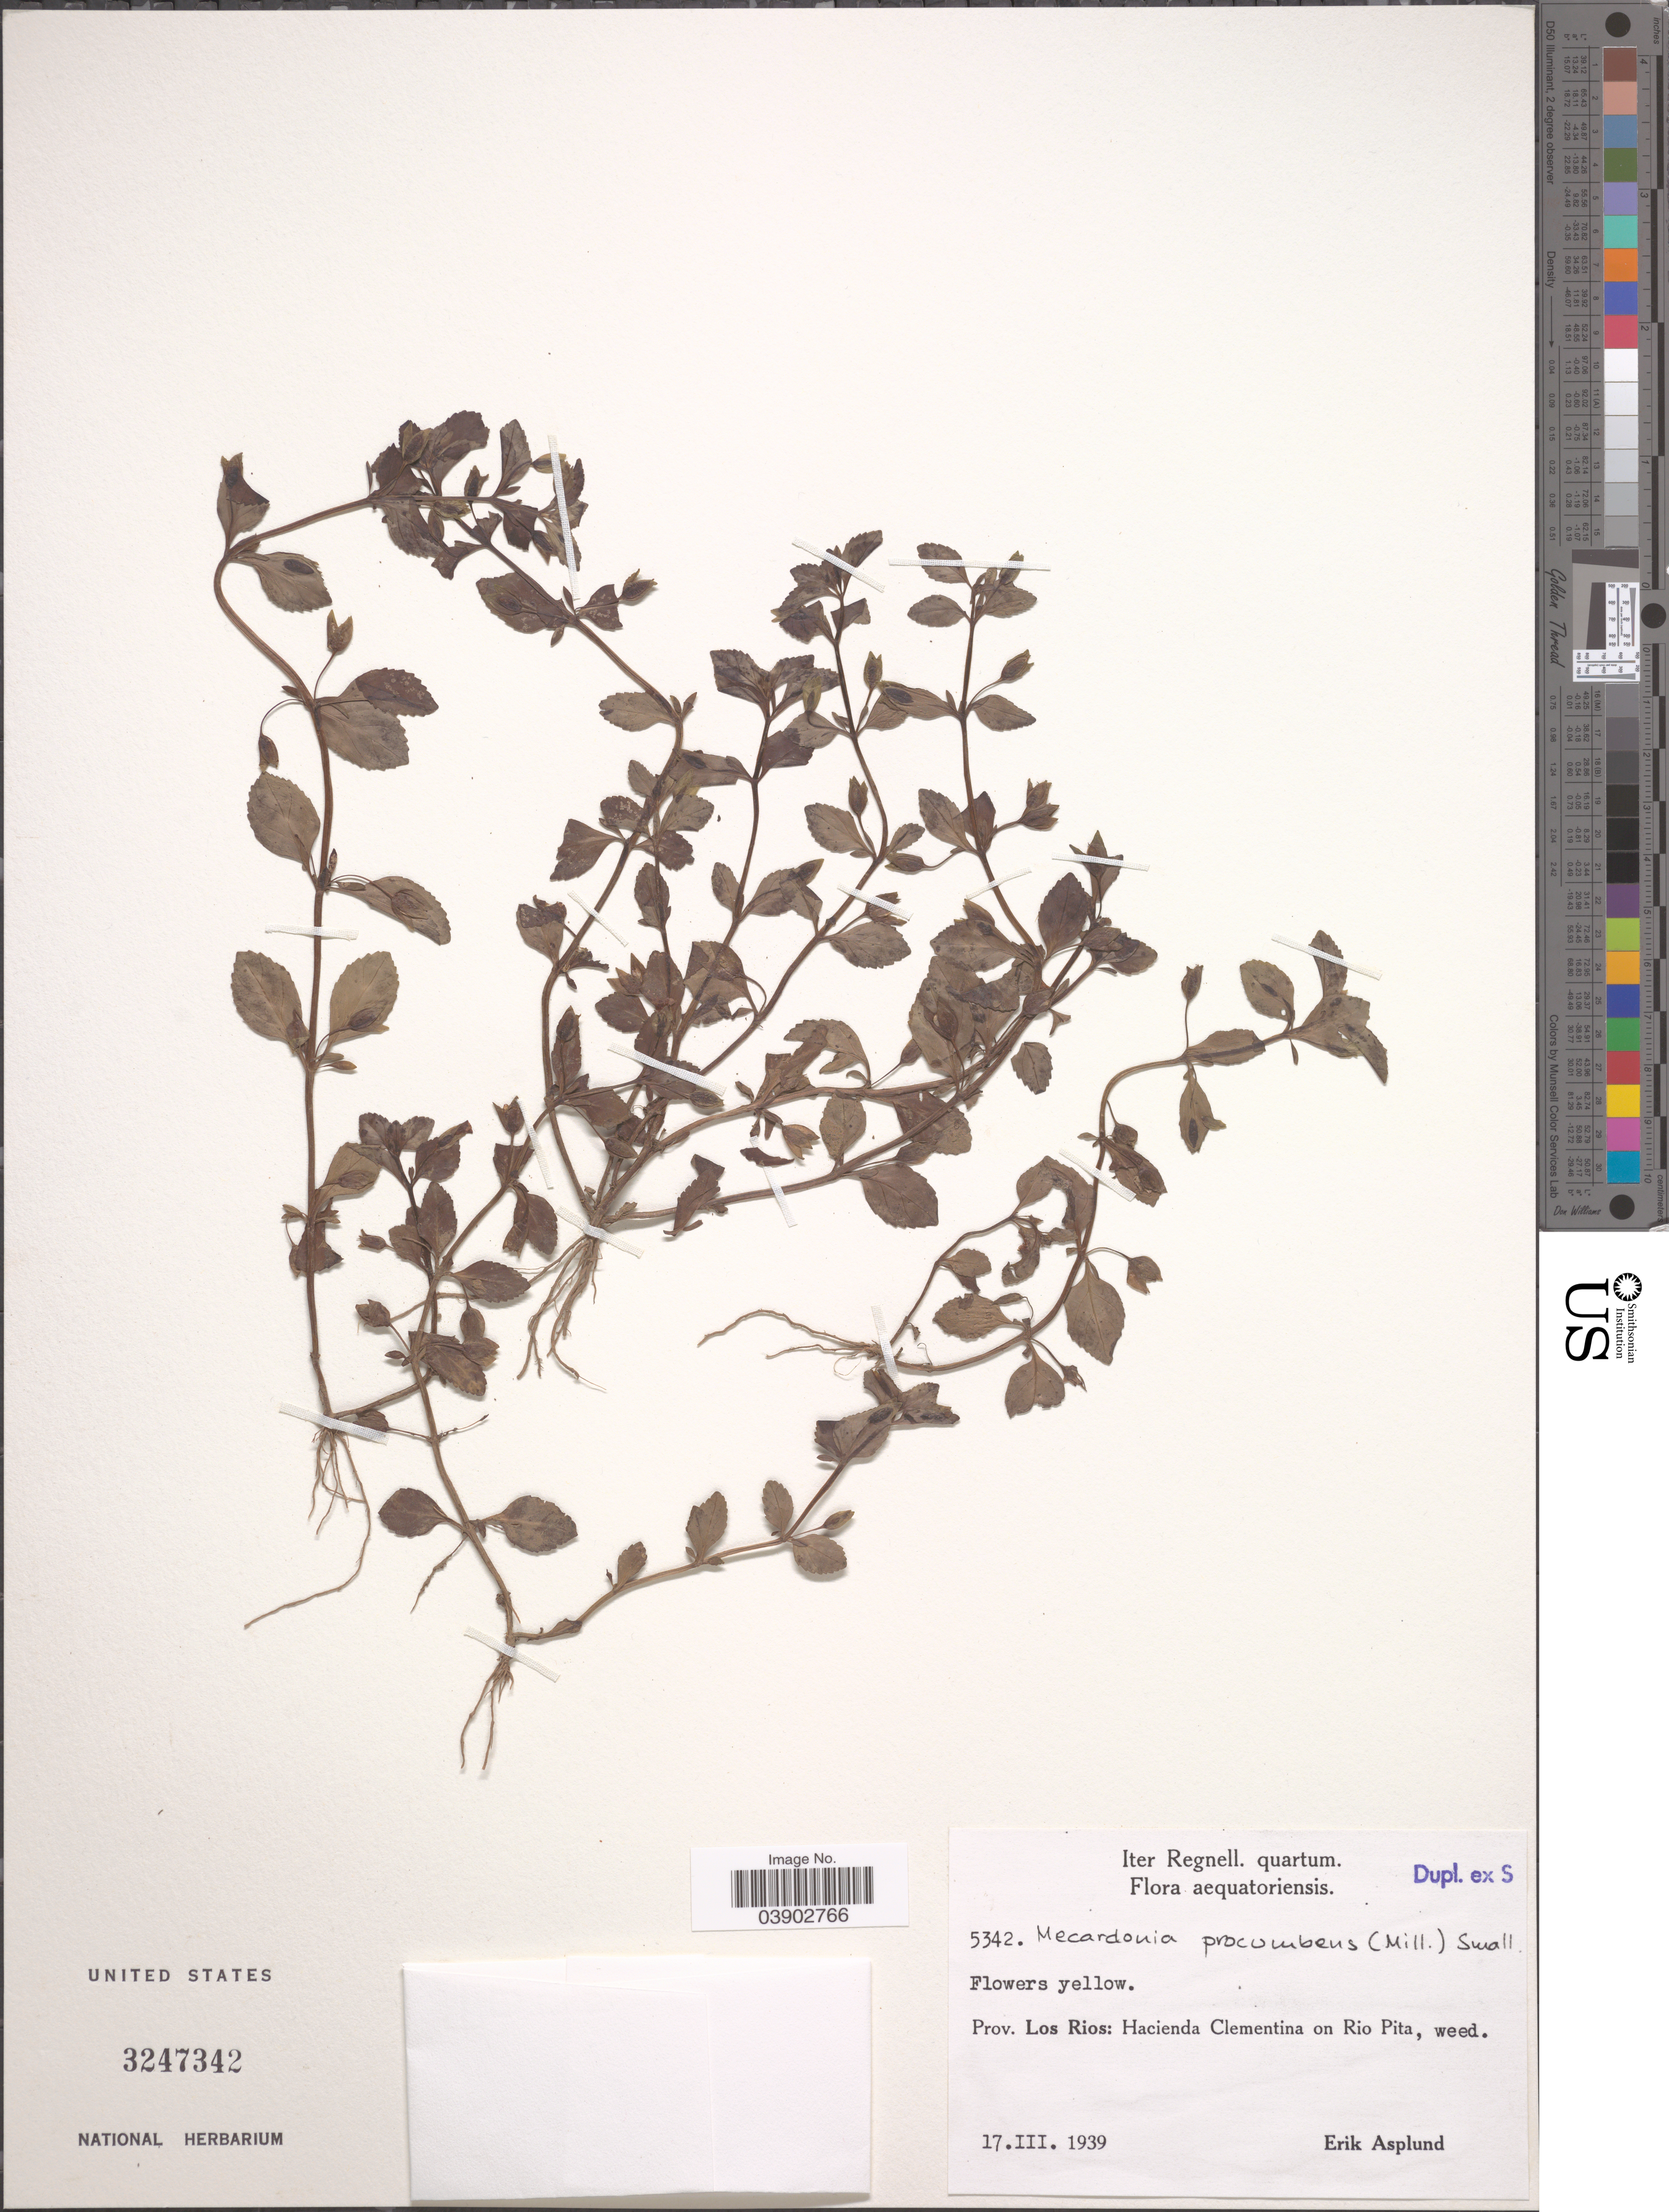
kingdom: Plantae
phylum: Tracheophyta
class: Magnoliopsida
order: Lamiales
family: Plantaginaceae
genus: Mecardonia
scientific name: Mecardonia procumbens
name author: (Mill.) Small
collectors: E. Asplund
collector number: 5342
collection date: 1939-03-17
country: Ecuador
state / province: Los Ríos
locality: Hacienda Clementina on Rio Pita.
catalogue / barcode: US 3247342